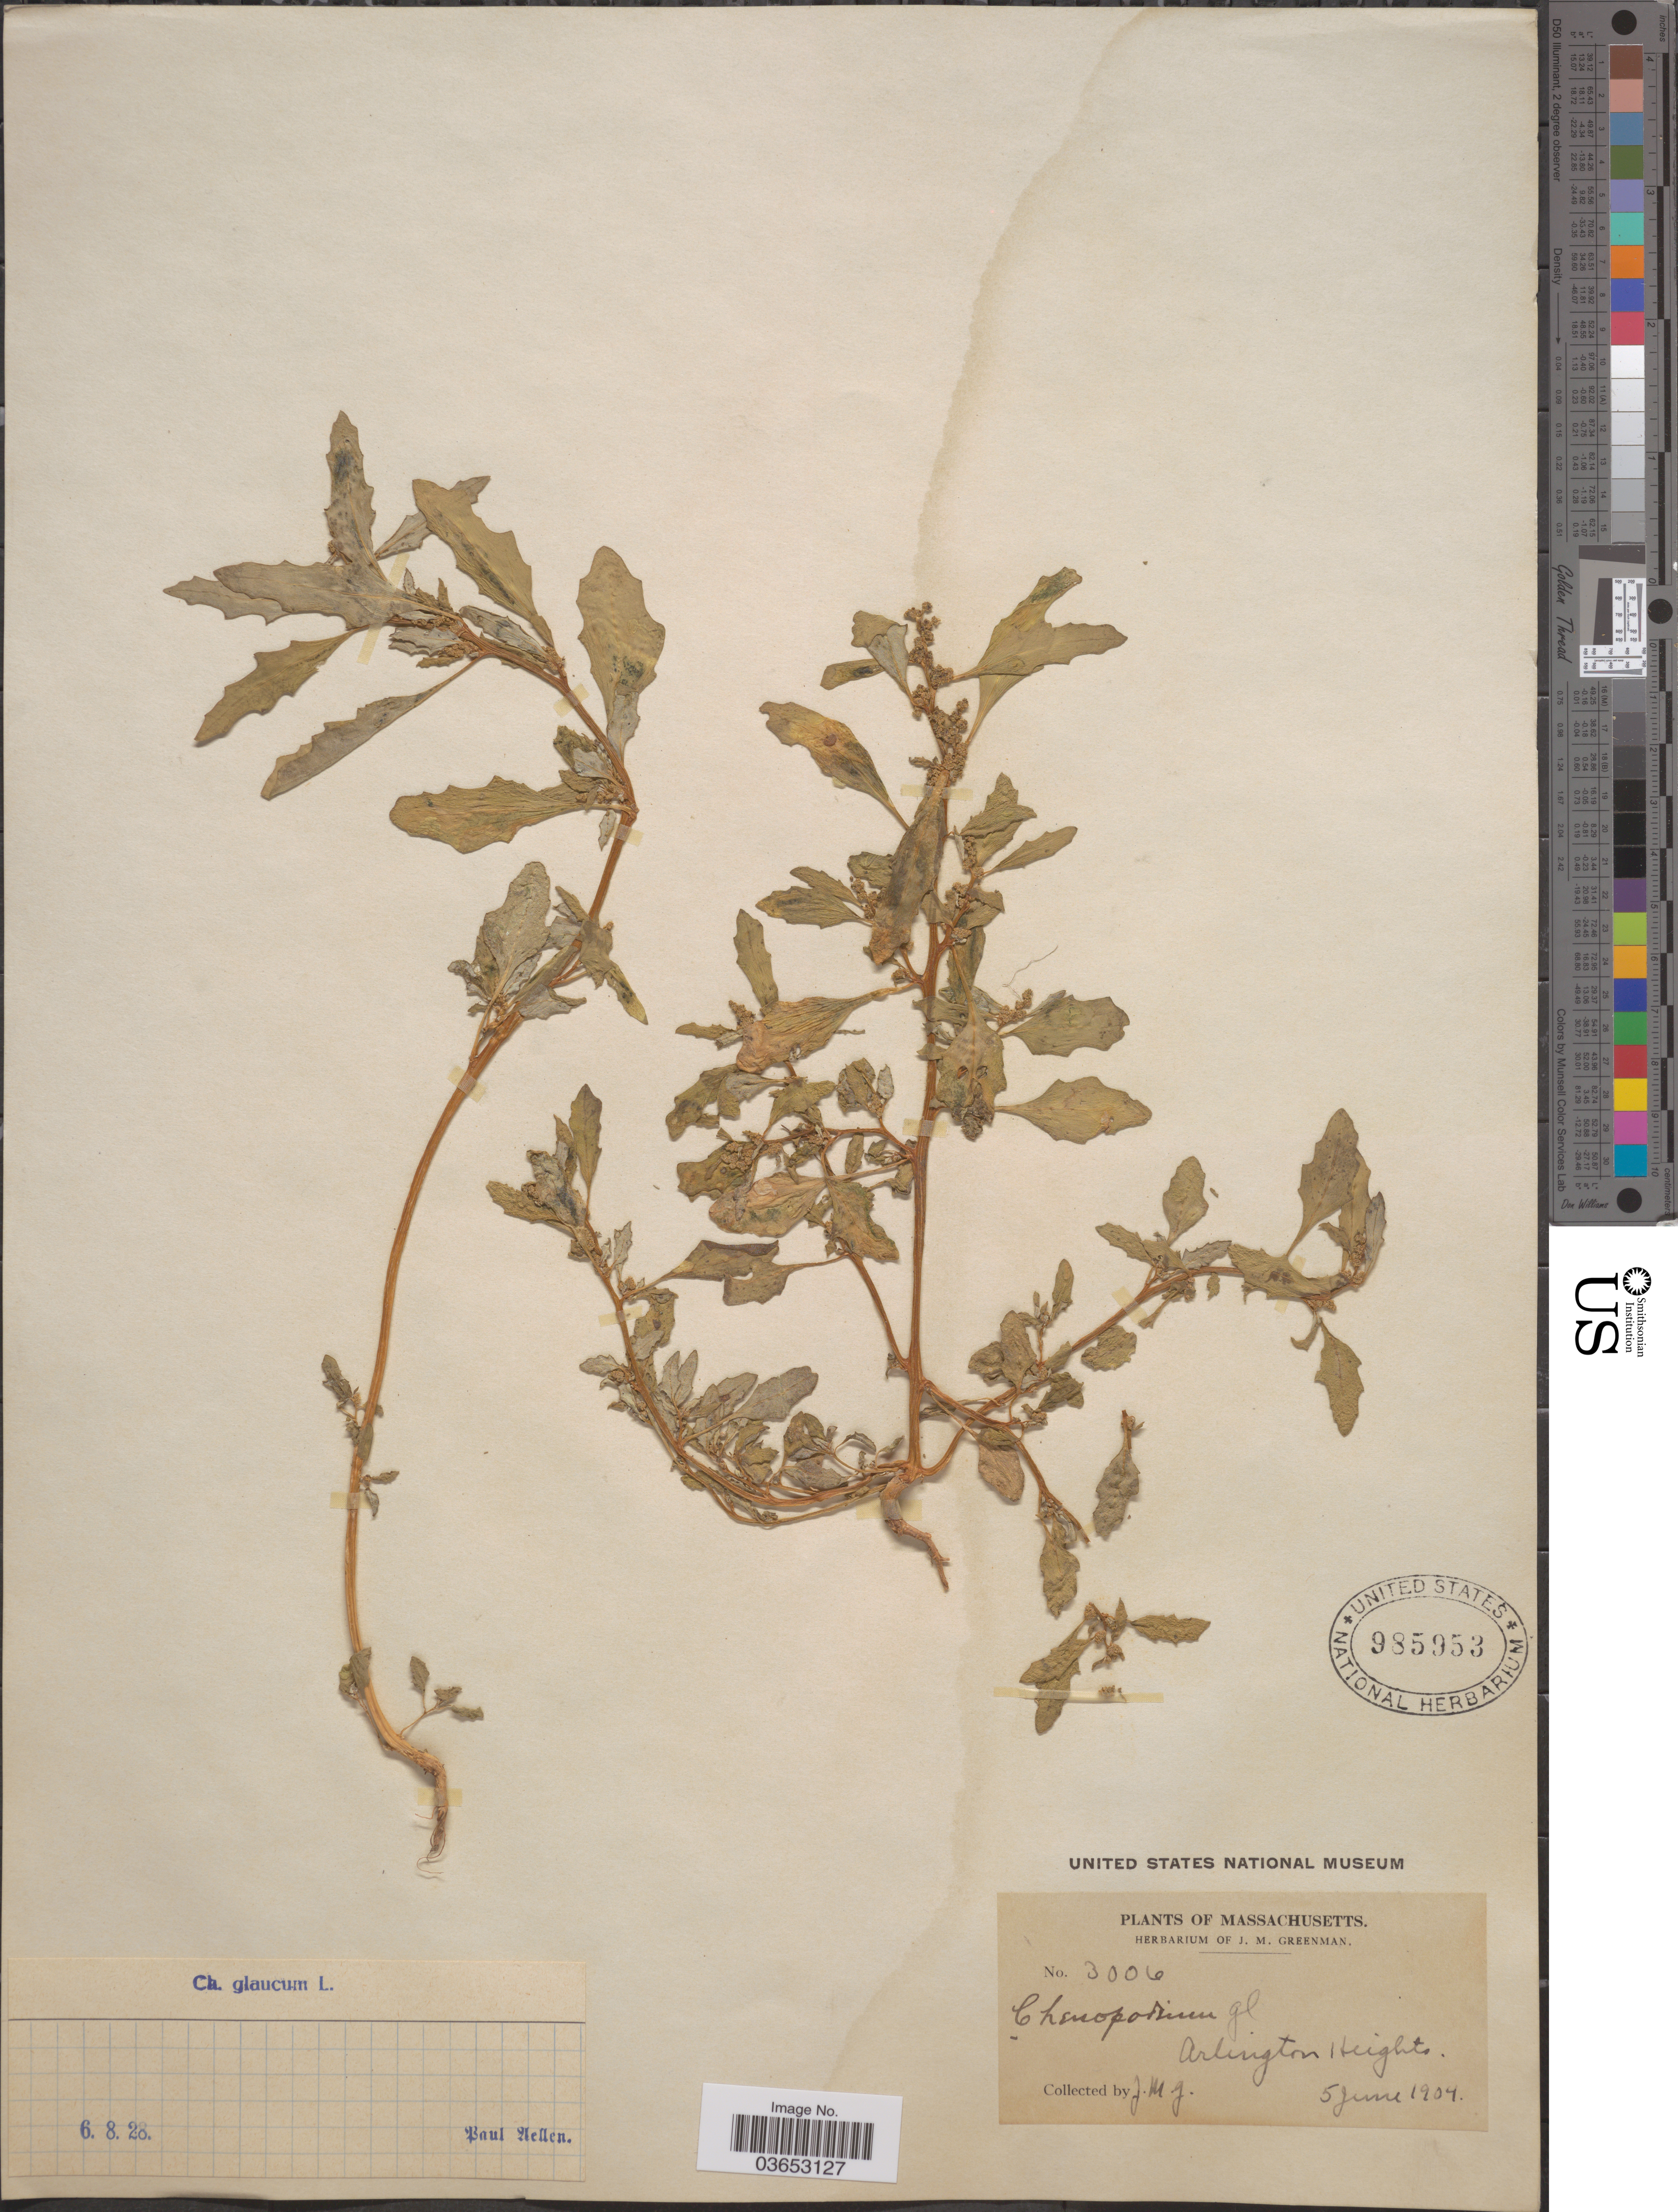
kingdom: Plantae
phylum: Tracheophyta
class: Magnoliopsida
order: Caryophyllales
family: Amaranthaceae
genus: Chenopodium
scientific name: Chenopodium glaucum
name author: L.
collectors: J. M. Greenman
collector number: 3006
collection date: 1904-06-05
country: United States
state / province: Massachusetts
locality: Arlington Heights.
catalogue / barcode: US 985953